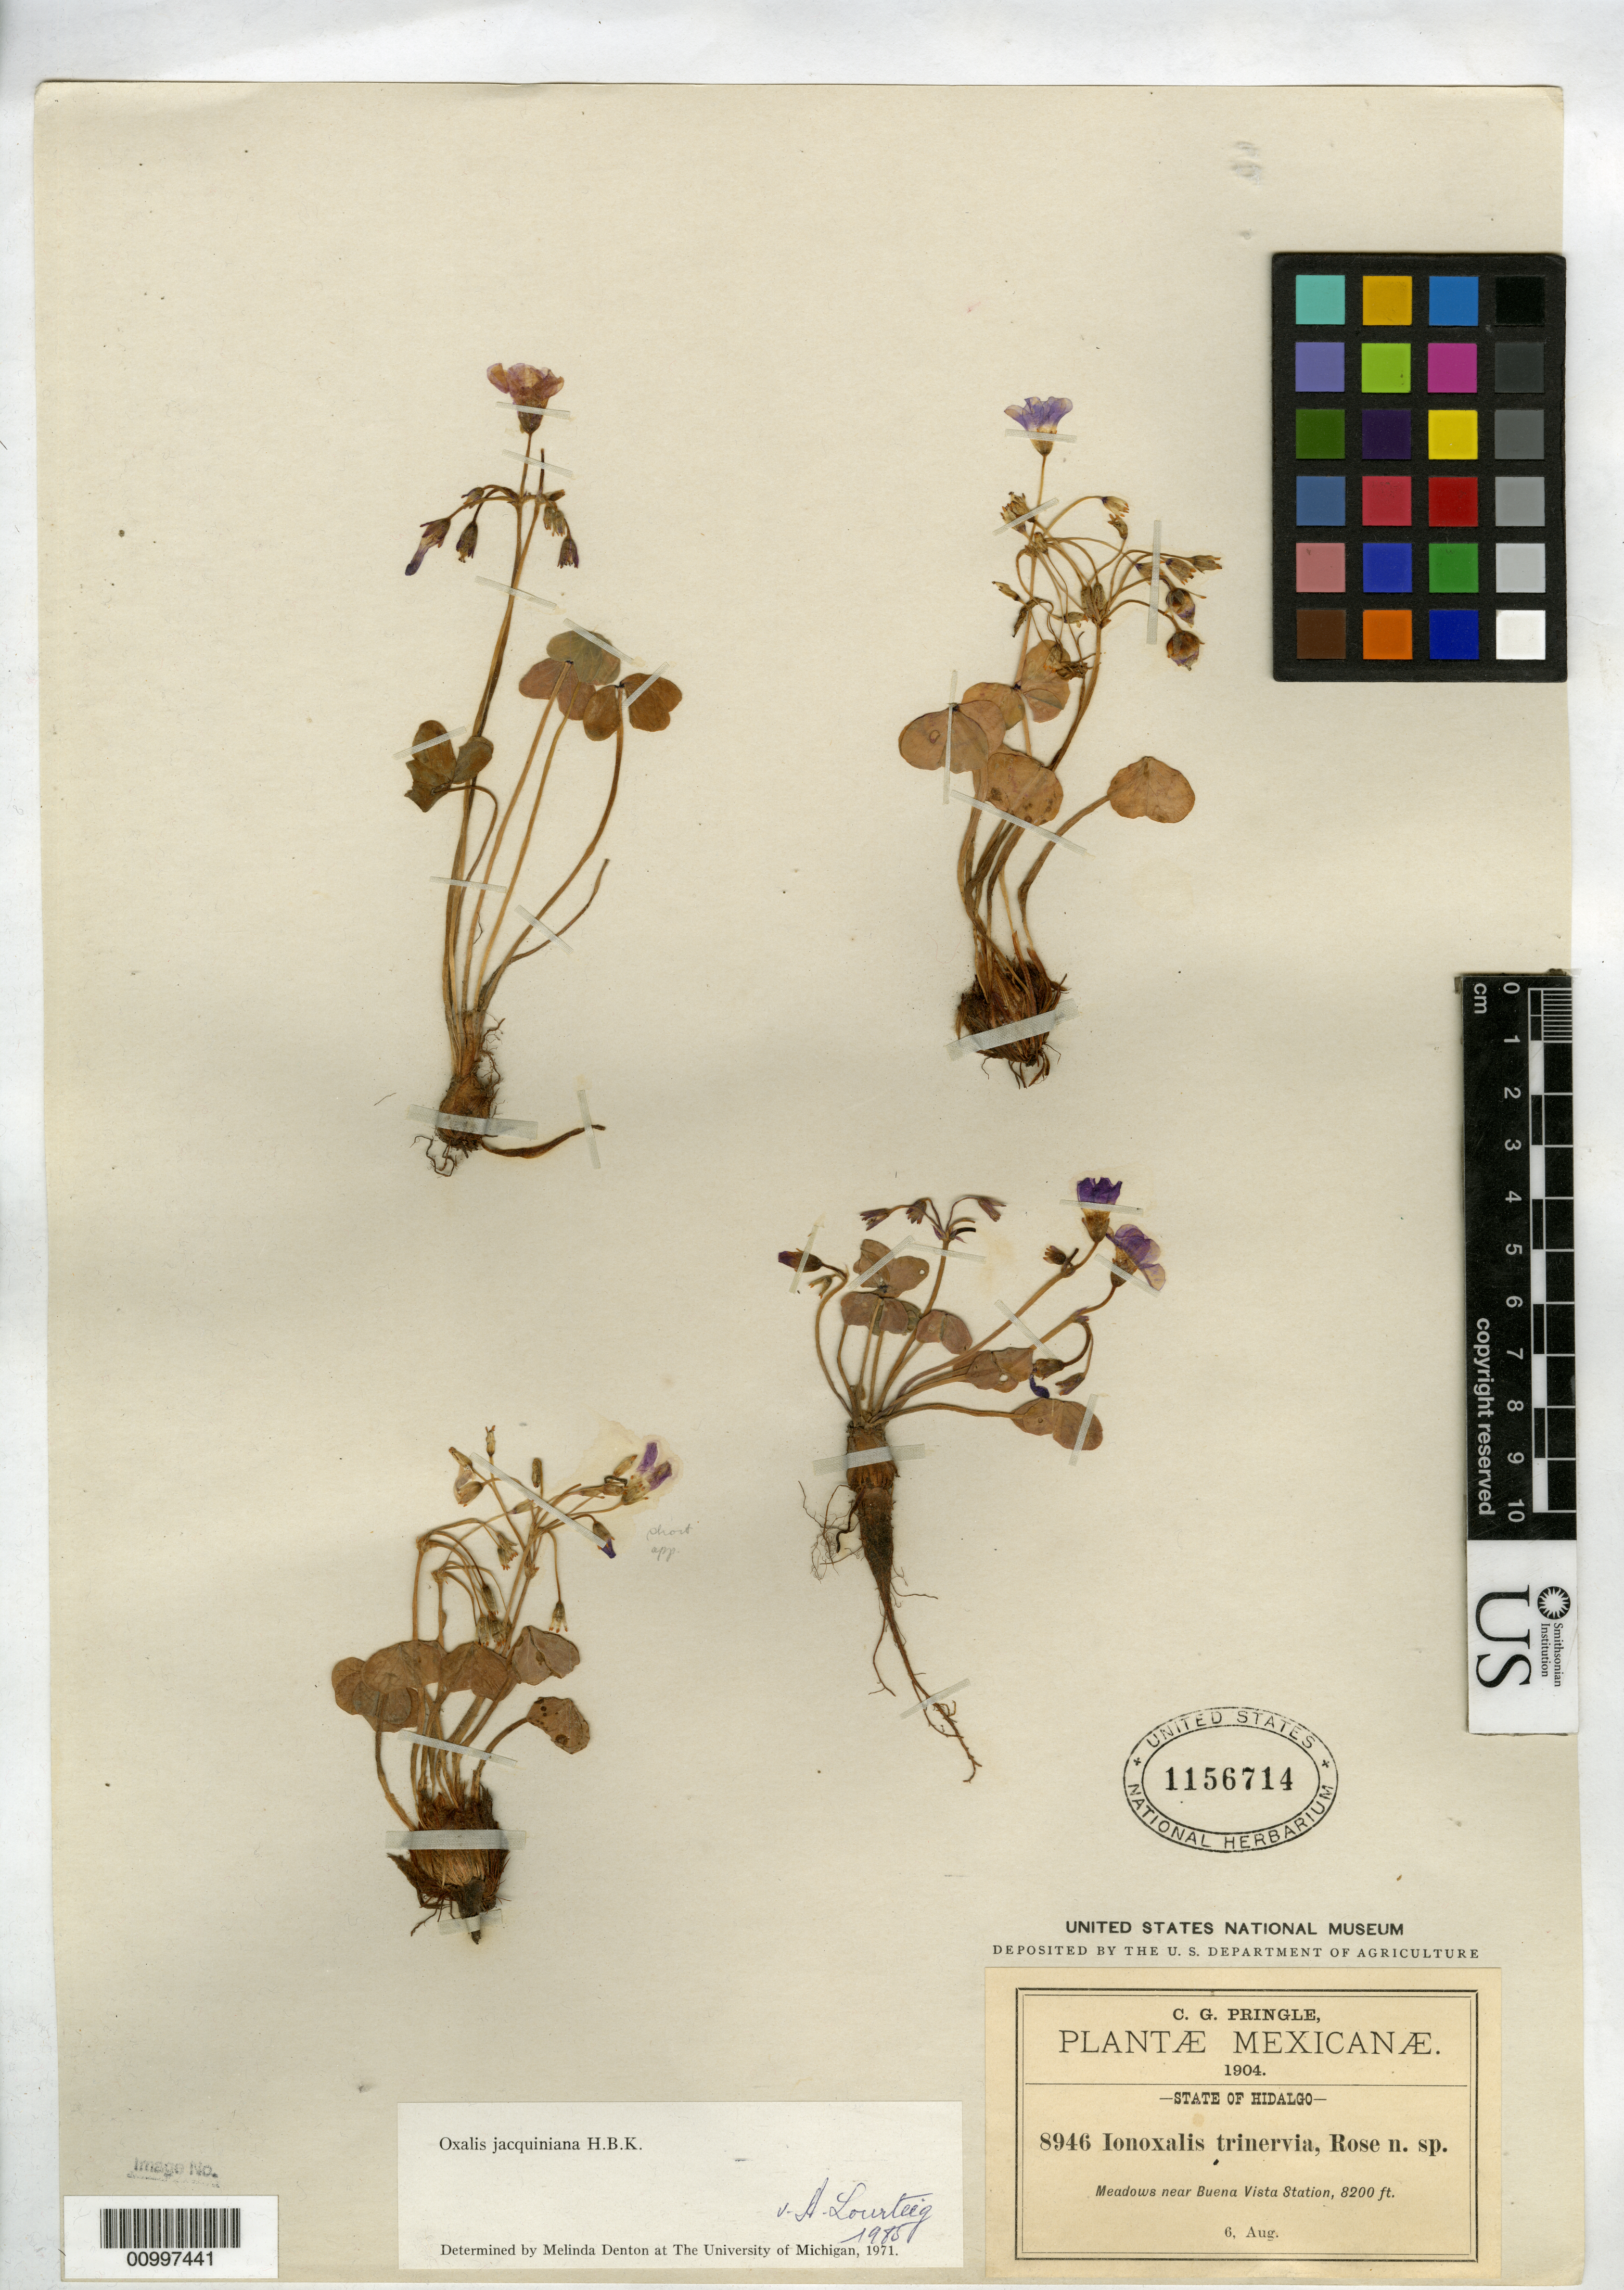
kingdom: Plantae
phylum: Tracheophyta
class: Magnoliopsida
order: Oxalidales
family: Oxalidaceae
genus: Ionoxalis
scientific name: Ionoxalis trinervia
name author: Rose ex Small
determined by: Denton, M. F.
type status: Isotype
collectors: C. G. Pringle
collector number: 8946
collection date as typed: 06 Aug 1904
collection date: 1904-08-06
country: Mexico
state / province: Hidalgo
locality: Near Buena Vista Station.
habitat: Meadows.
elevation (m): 2499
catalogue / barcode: US 1156714